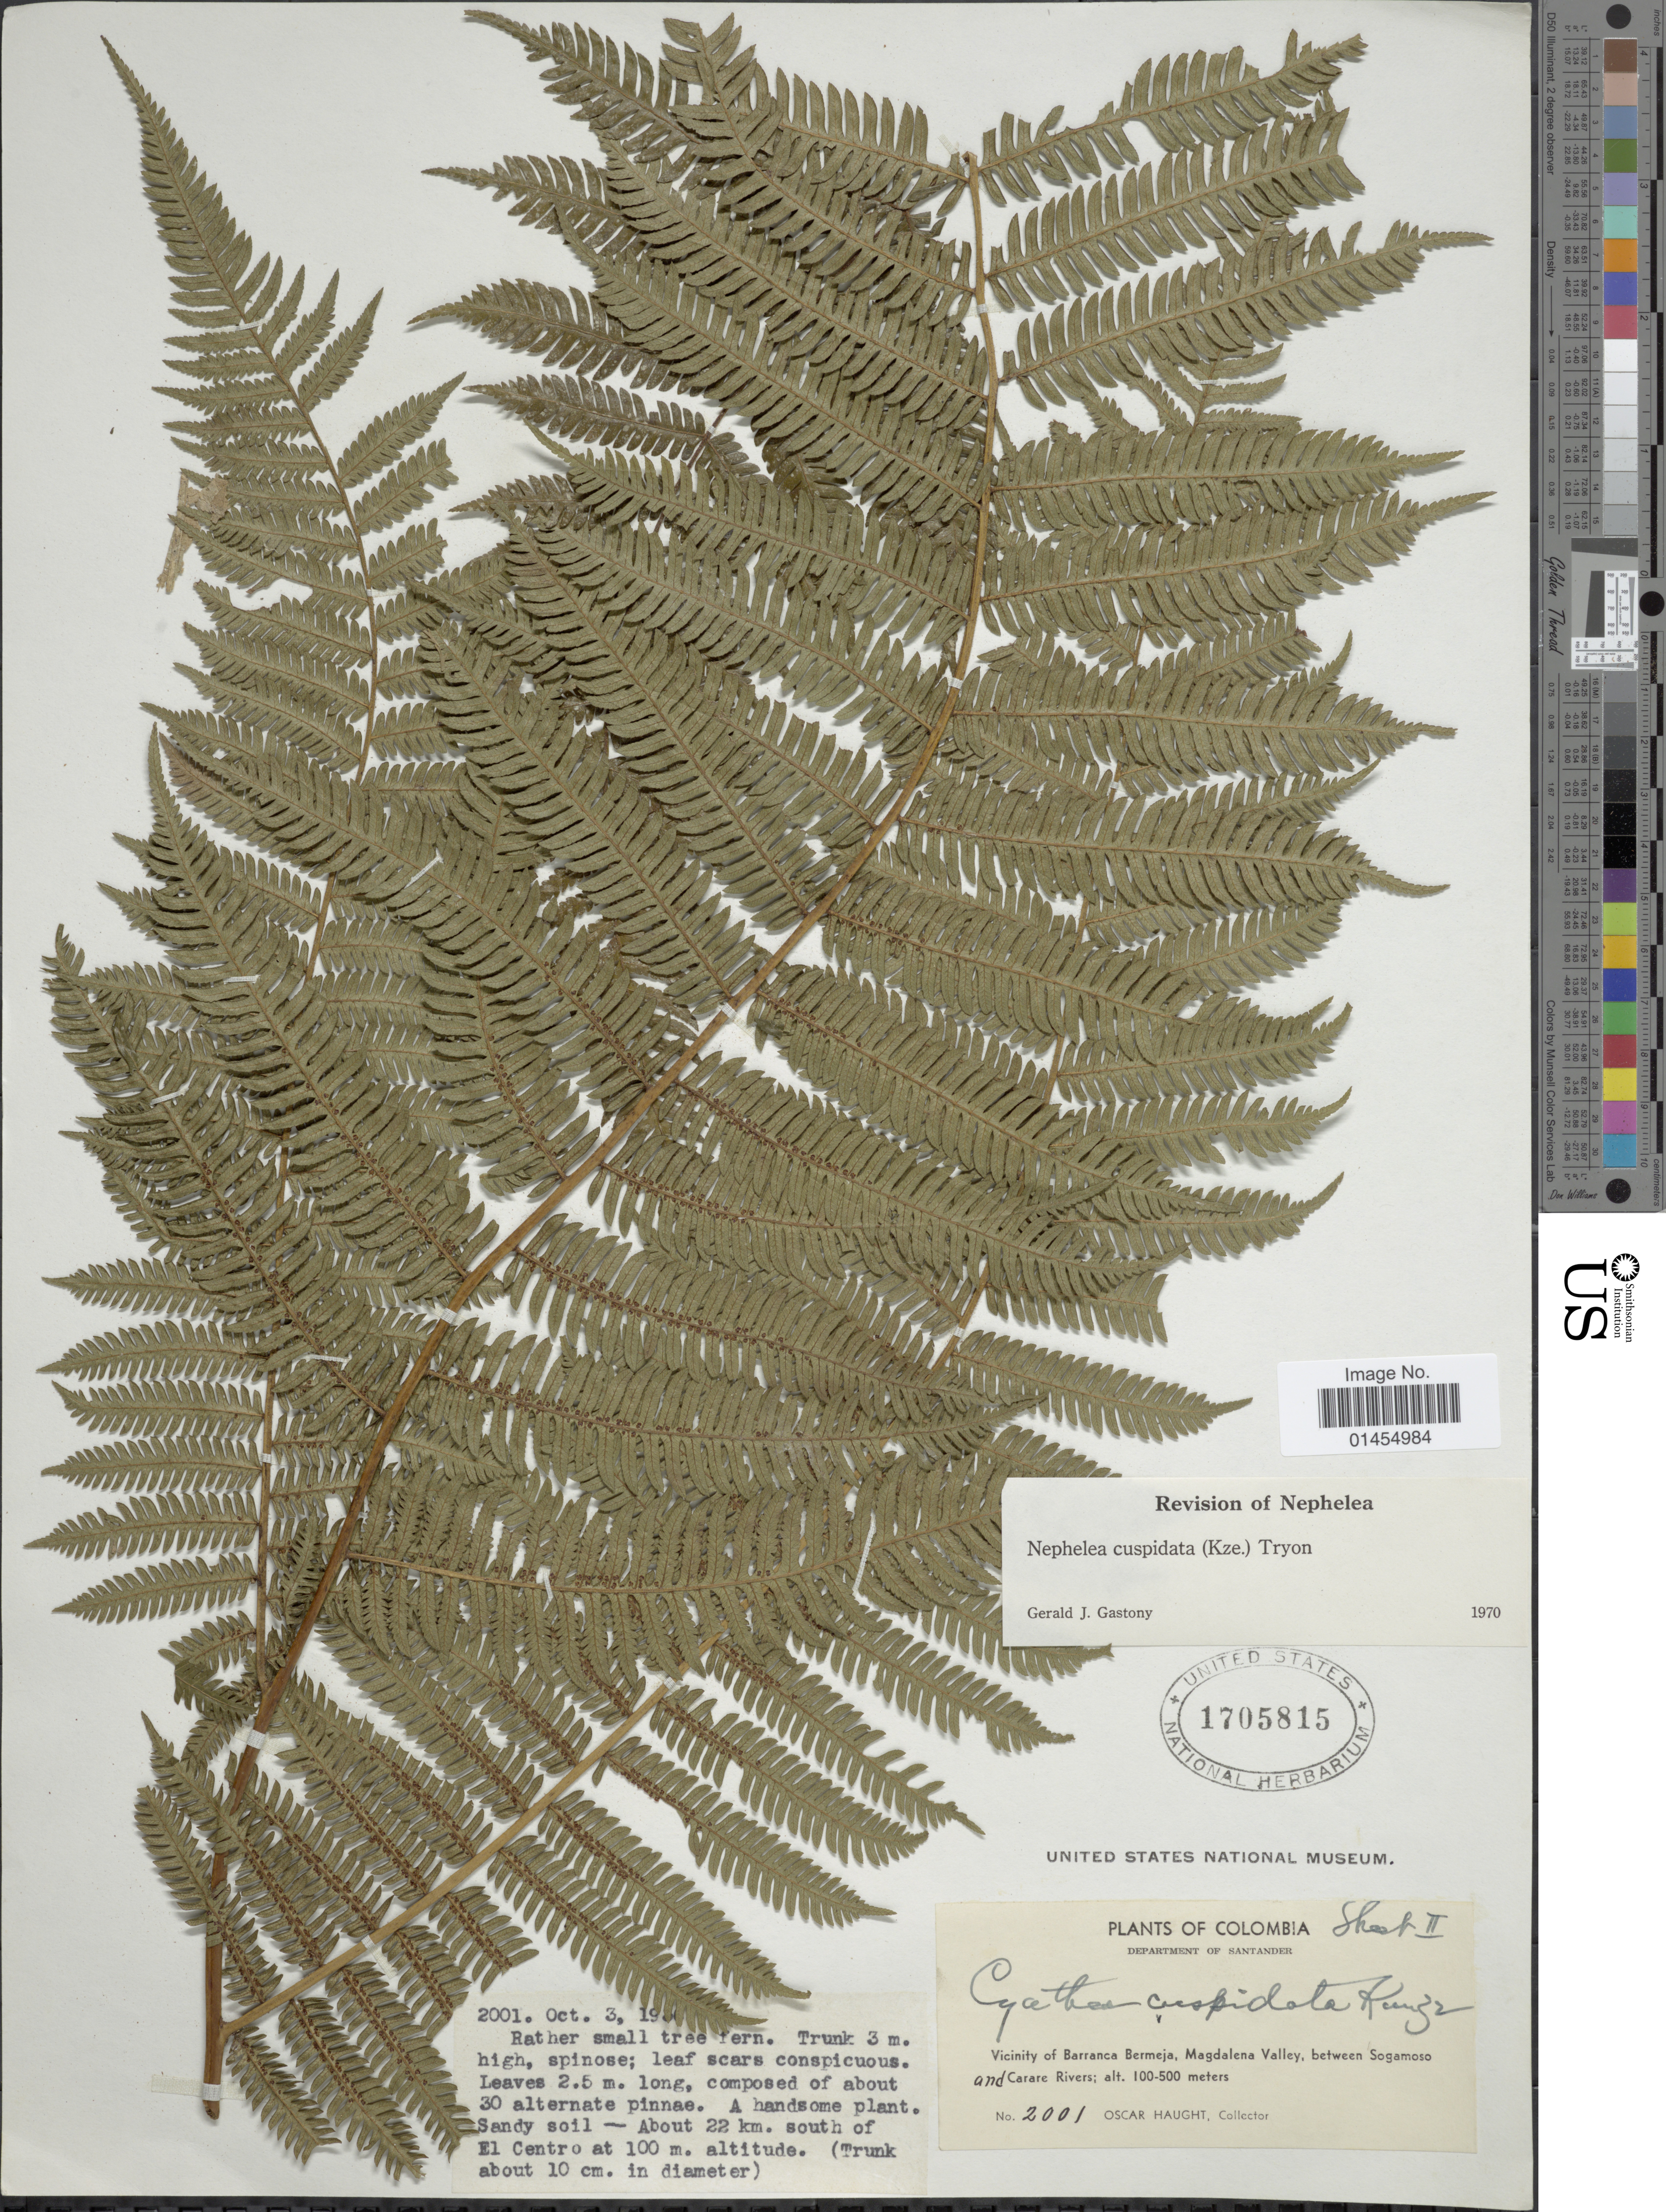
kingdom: Plantae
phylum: Tracheophyta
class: Polypodiopsida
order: Cyatheales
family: Cyatheaceae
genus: Alsophila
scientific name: Alsophila cuspidata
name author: (Kunze) D.S. Conant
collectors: O. L. Haught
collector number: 2001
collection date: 1936-10-03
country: Colombia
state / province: Santander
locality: Vicinity of Barranca Bermeja, Magdalena Valley, between Sogamoso and Carare Rivers. About 22 km. south of El Centro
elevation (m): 100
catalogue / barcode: US 1705815